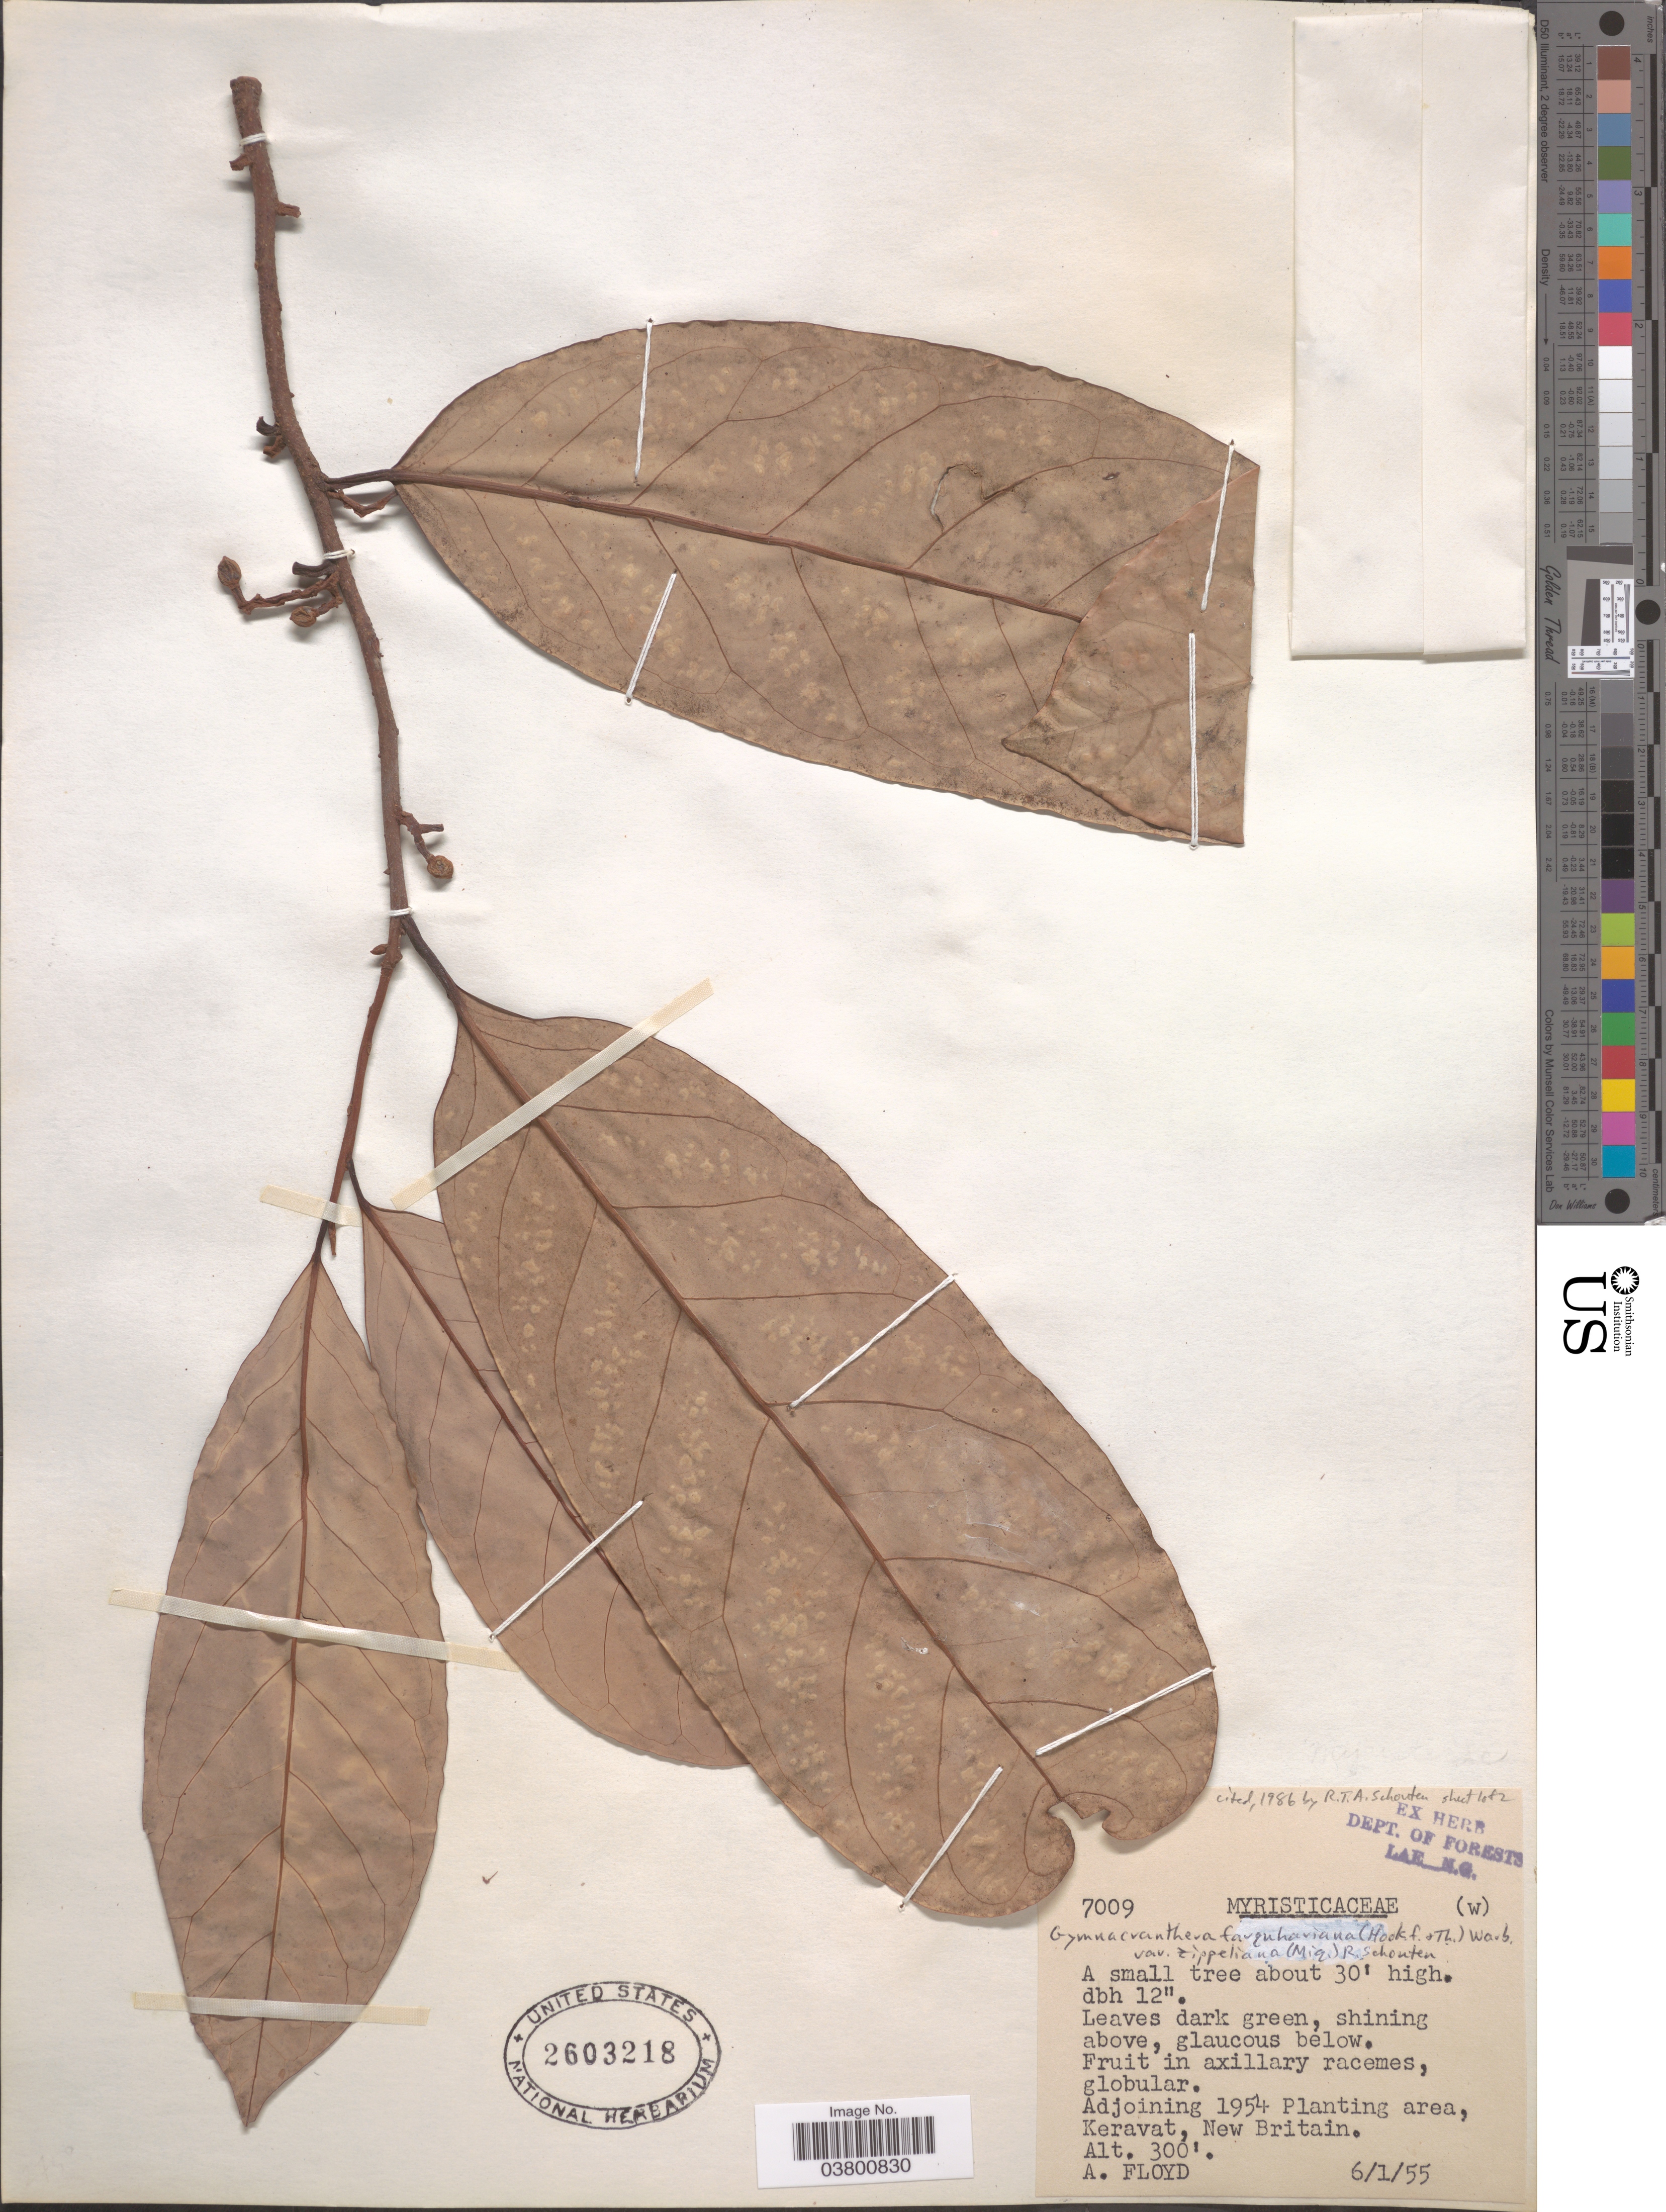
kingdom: Plantae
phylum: Tracheophyta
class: Magnoliopsida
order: Magnoliales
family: Myristicaceae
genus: Gymnacranthera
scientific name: Gymnacranthera farquhariana var. zippeliana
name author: (Miq.) R.T.A. Schouten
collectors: A. Floyd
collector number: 7009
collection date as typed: Transcribed d/m/y: 6/1/55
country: Papua New Guinea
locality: Adjoining 1954 Planting area, Keravat, New Britain.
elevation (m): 91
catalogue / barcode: US 2603218